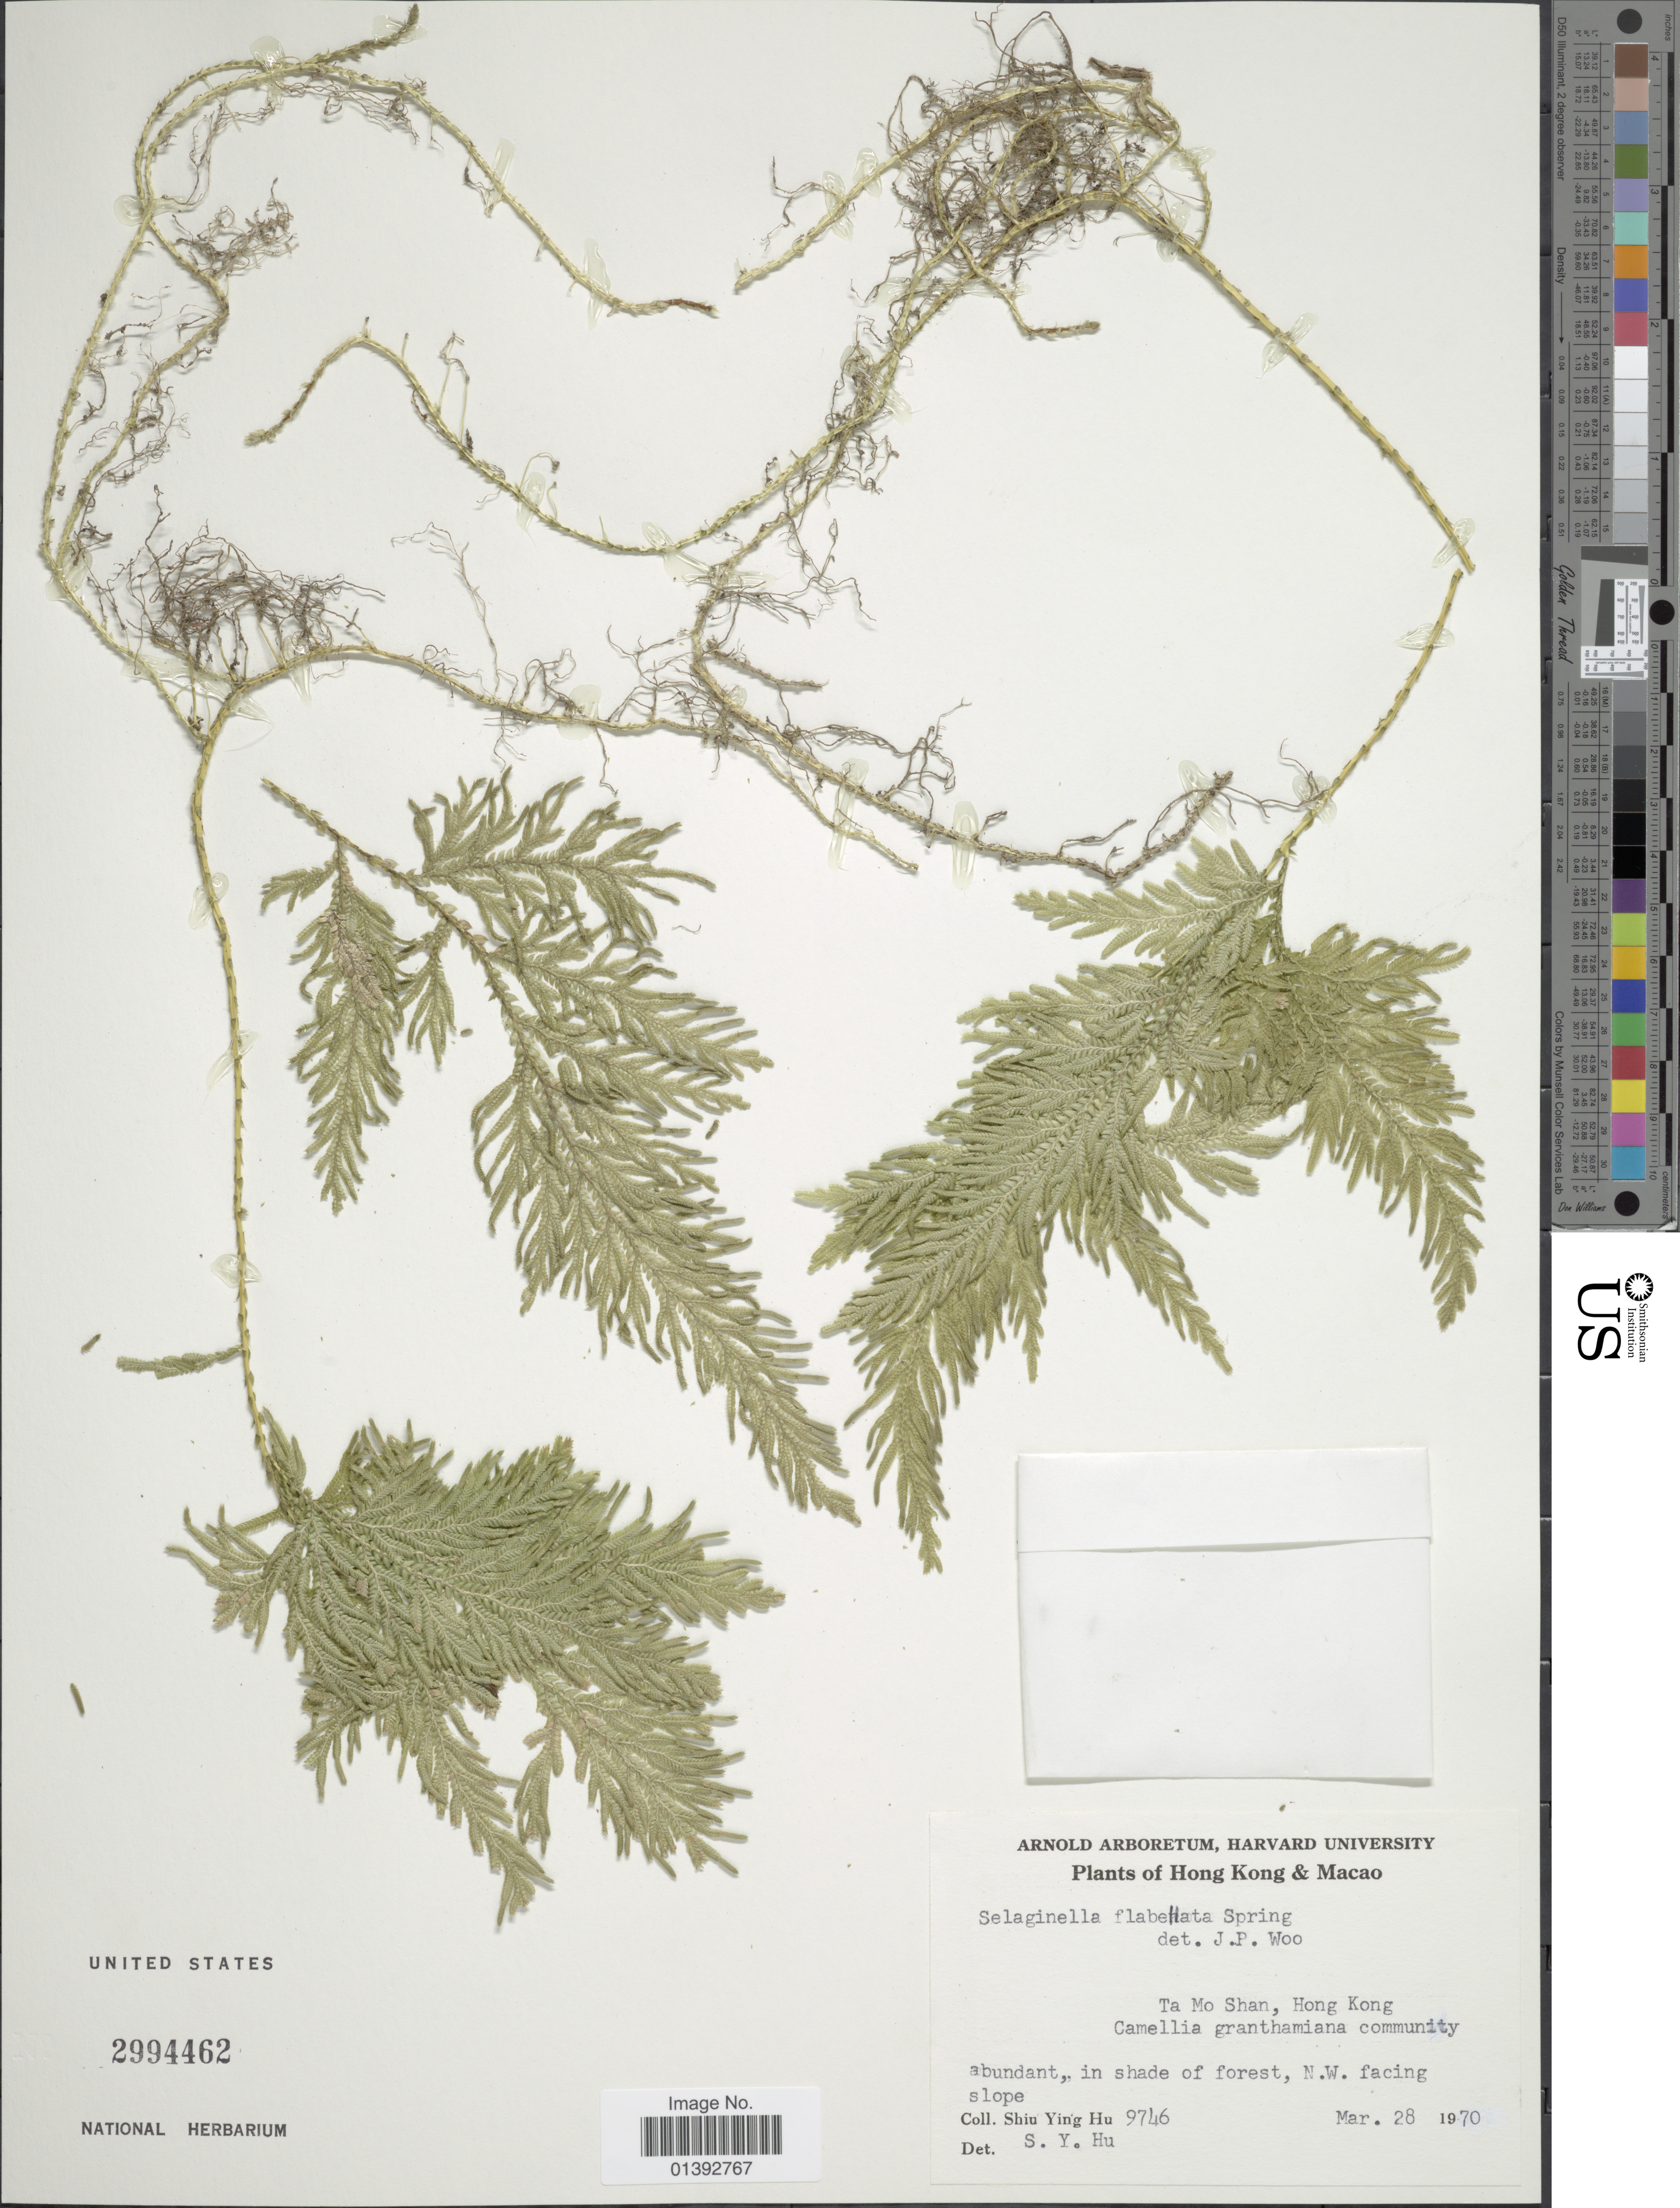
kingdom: Plantae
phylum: Tracheophyta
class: Lycopodiopsida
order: Selaginellales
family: Selaginellaceae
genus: Selaginella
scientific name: Selaginella flabellata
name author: L.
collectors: S. Y. Hu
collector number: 9746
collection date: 1970-03-28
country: China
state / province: Hong Kong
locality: Macao, Ta Mo Shan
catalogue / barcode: US 2994462